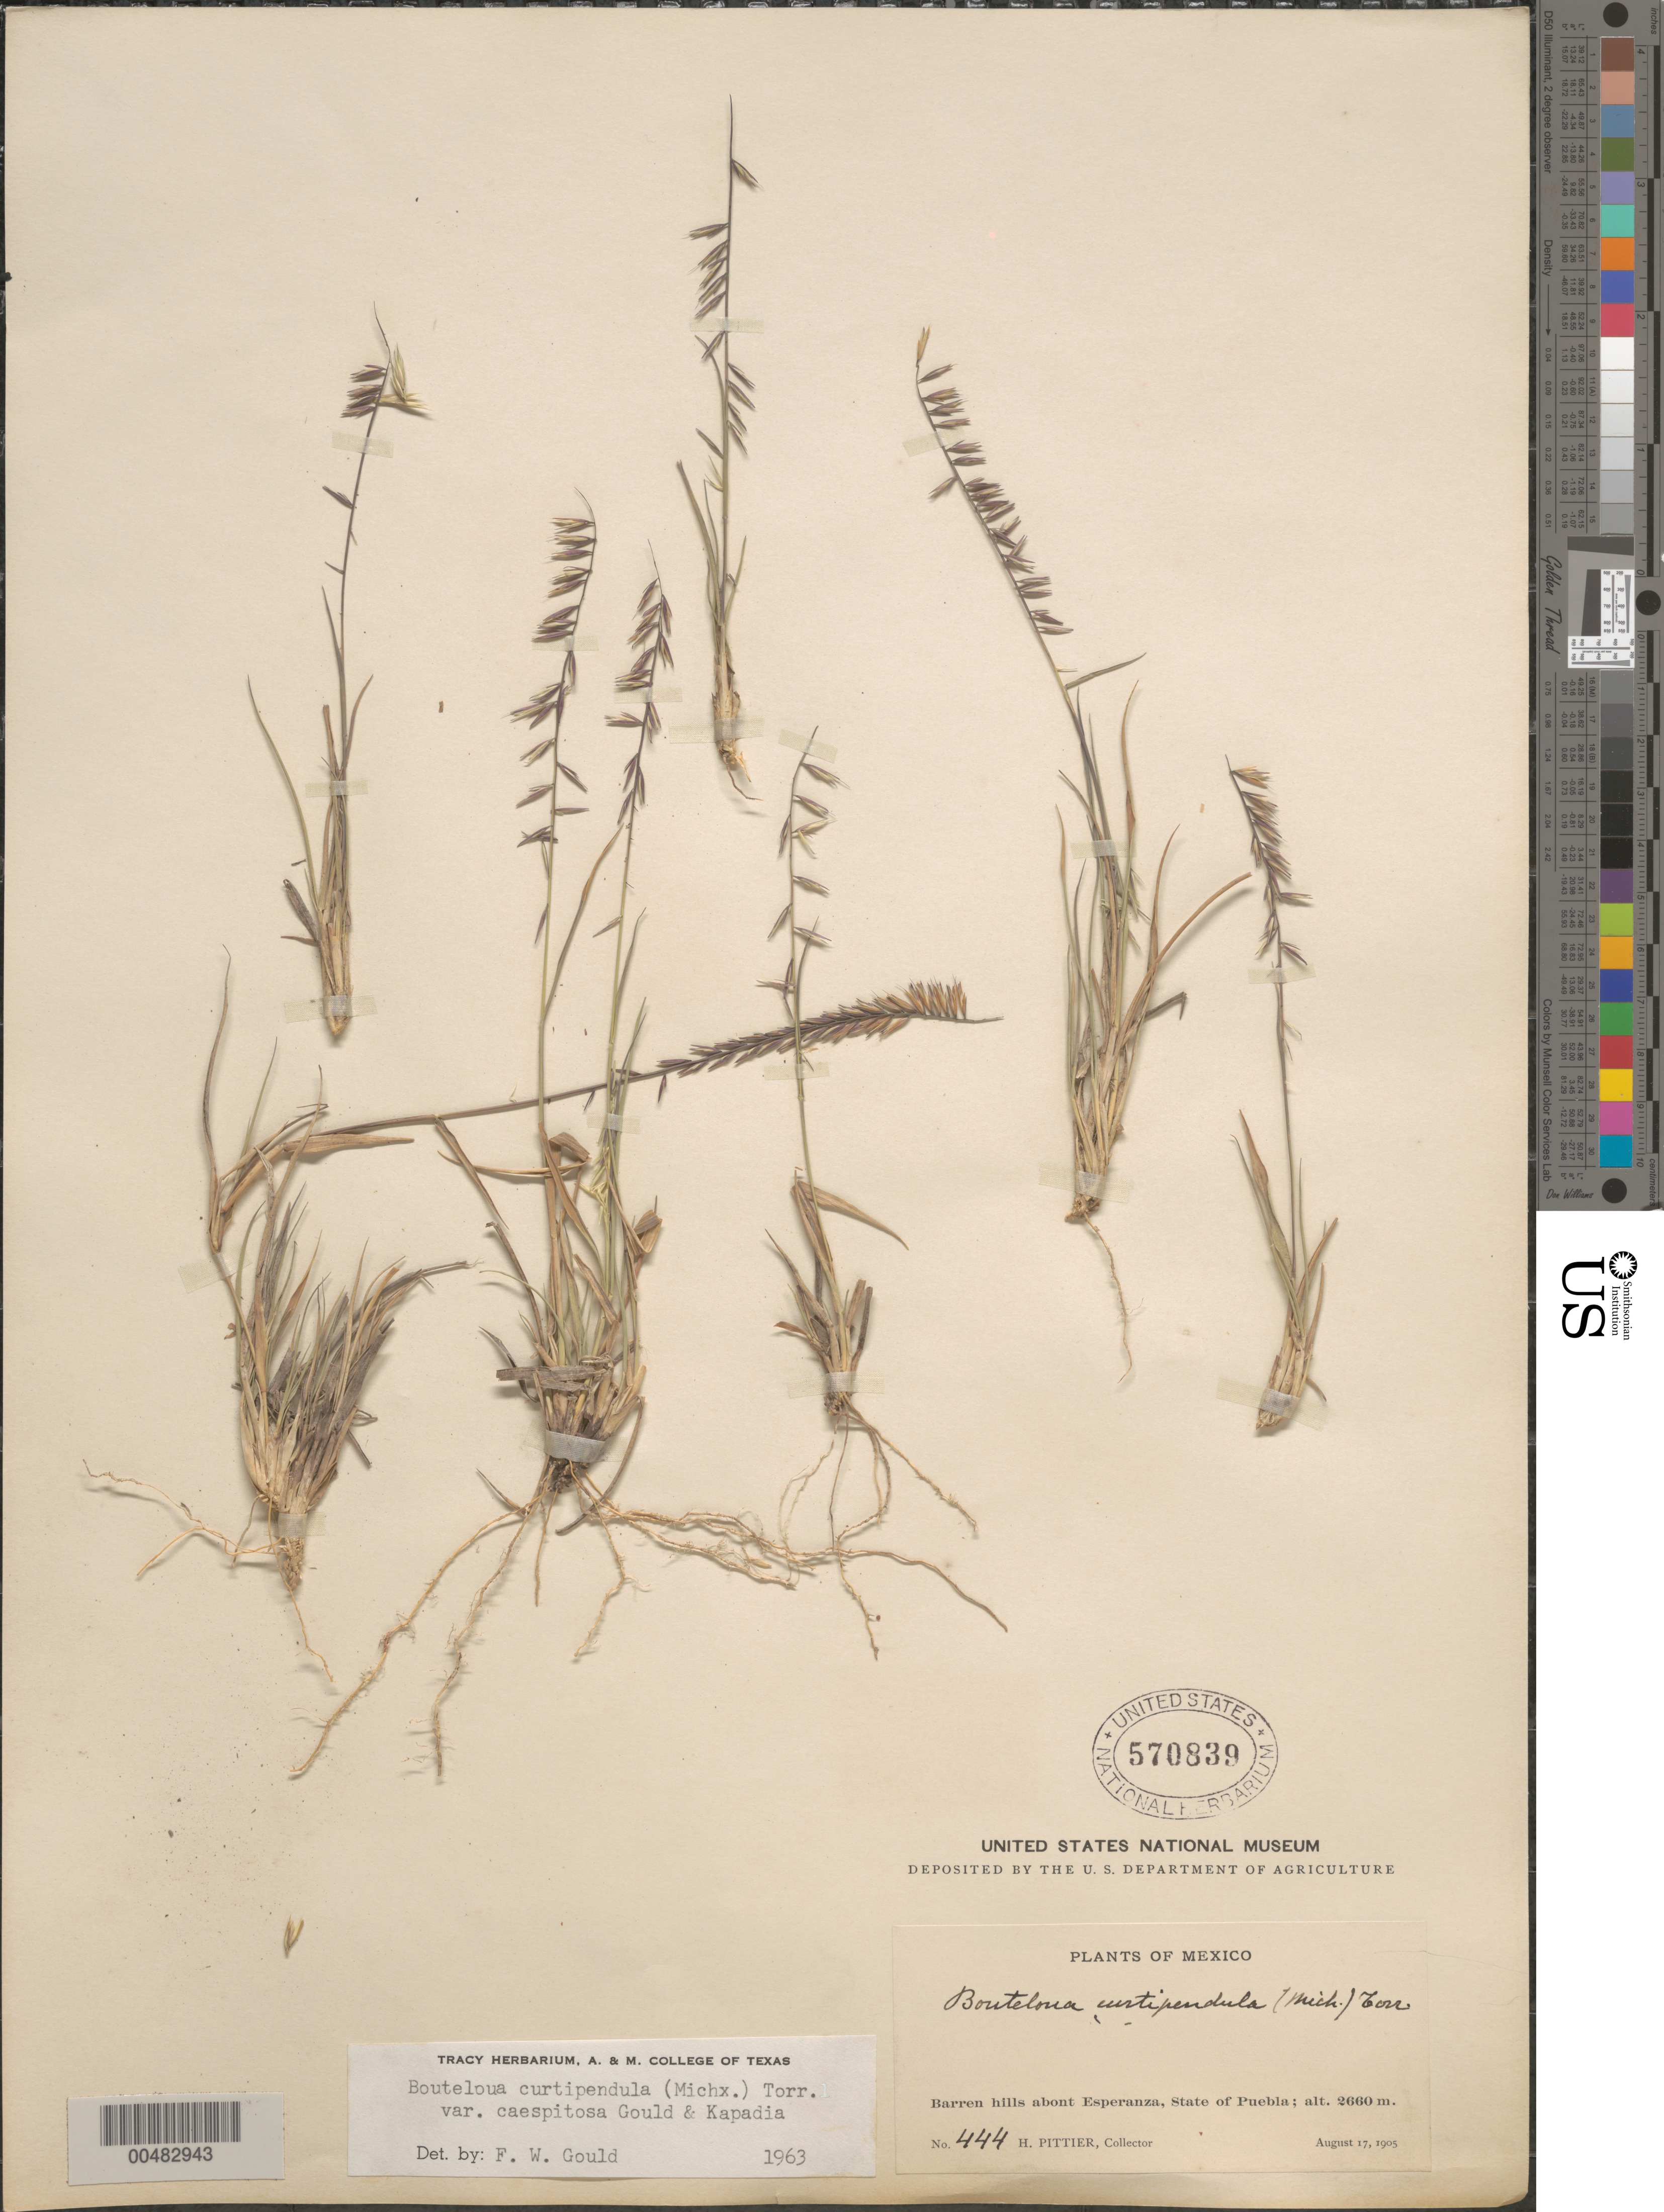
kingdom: Plantae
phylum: Tracheophyta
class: Liliopsida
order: Poales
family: Poaceae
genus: Bouteloua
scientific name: Bouteloua curtipendula var. caespitosa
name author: Gould & Kapadia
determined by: Gould, F. W.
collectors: H. F. Pittier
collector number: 444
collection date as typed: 17 Aug 1905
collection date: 1905-08-17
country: Mexico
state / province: Puebla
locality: Barren hills abont Esperanza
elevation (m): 2660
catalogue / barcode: US 570839